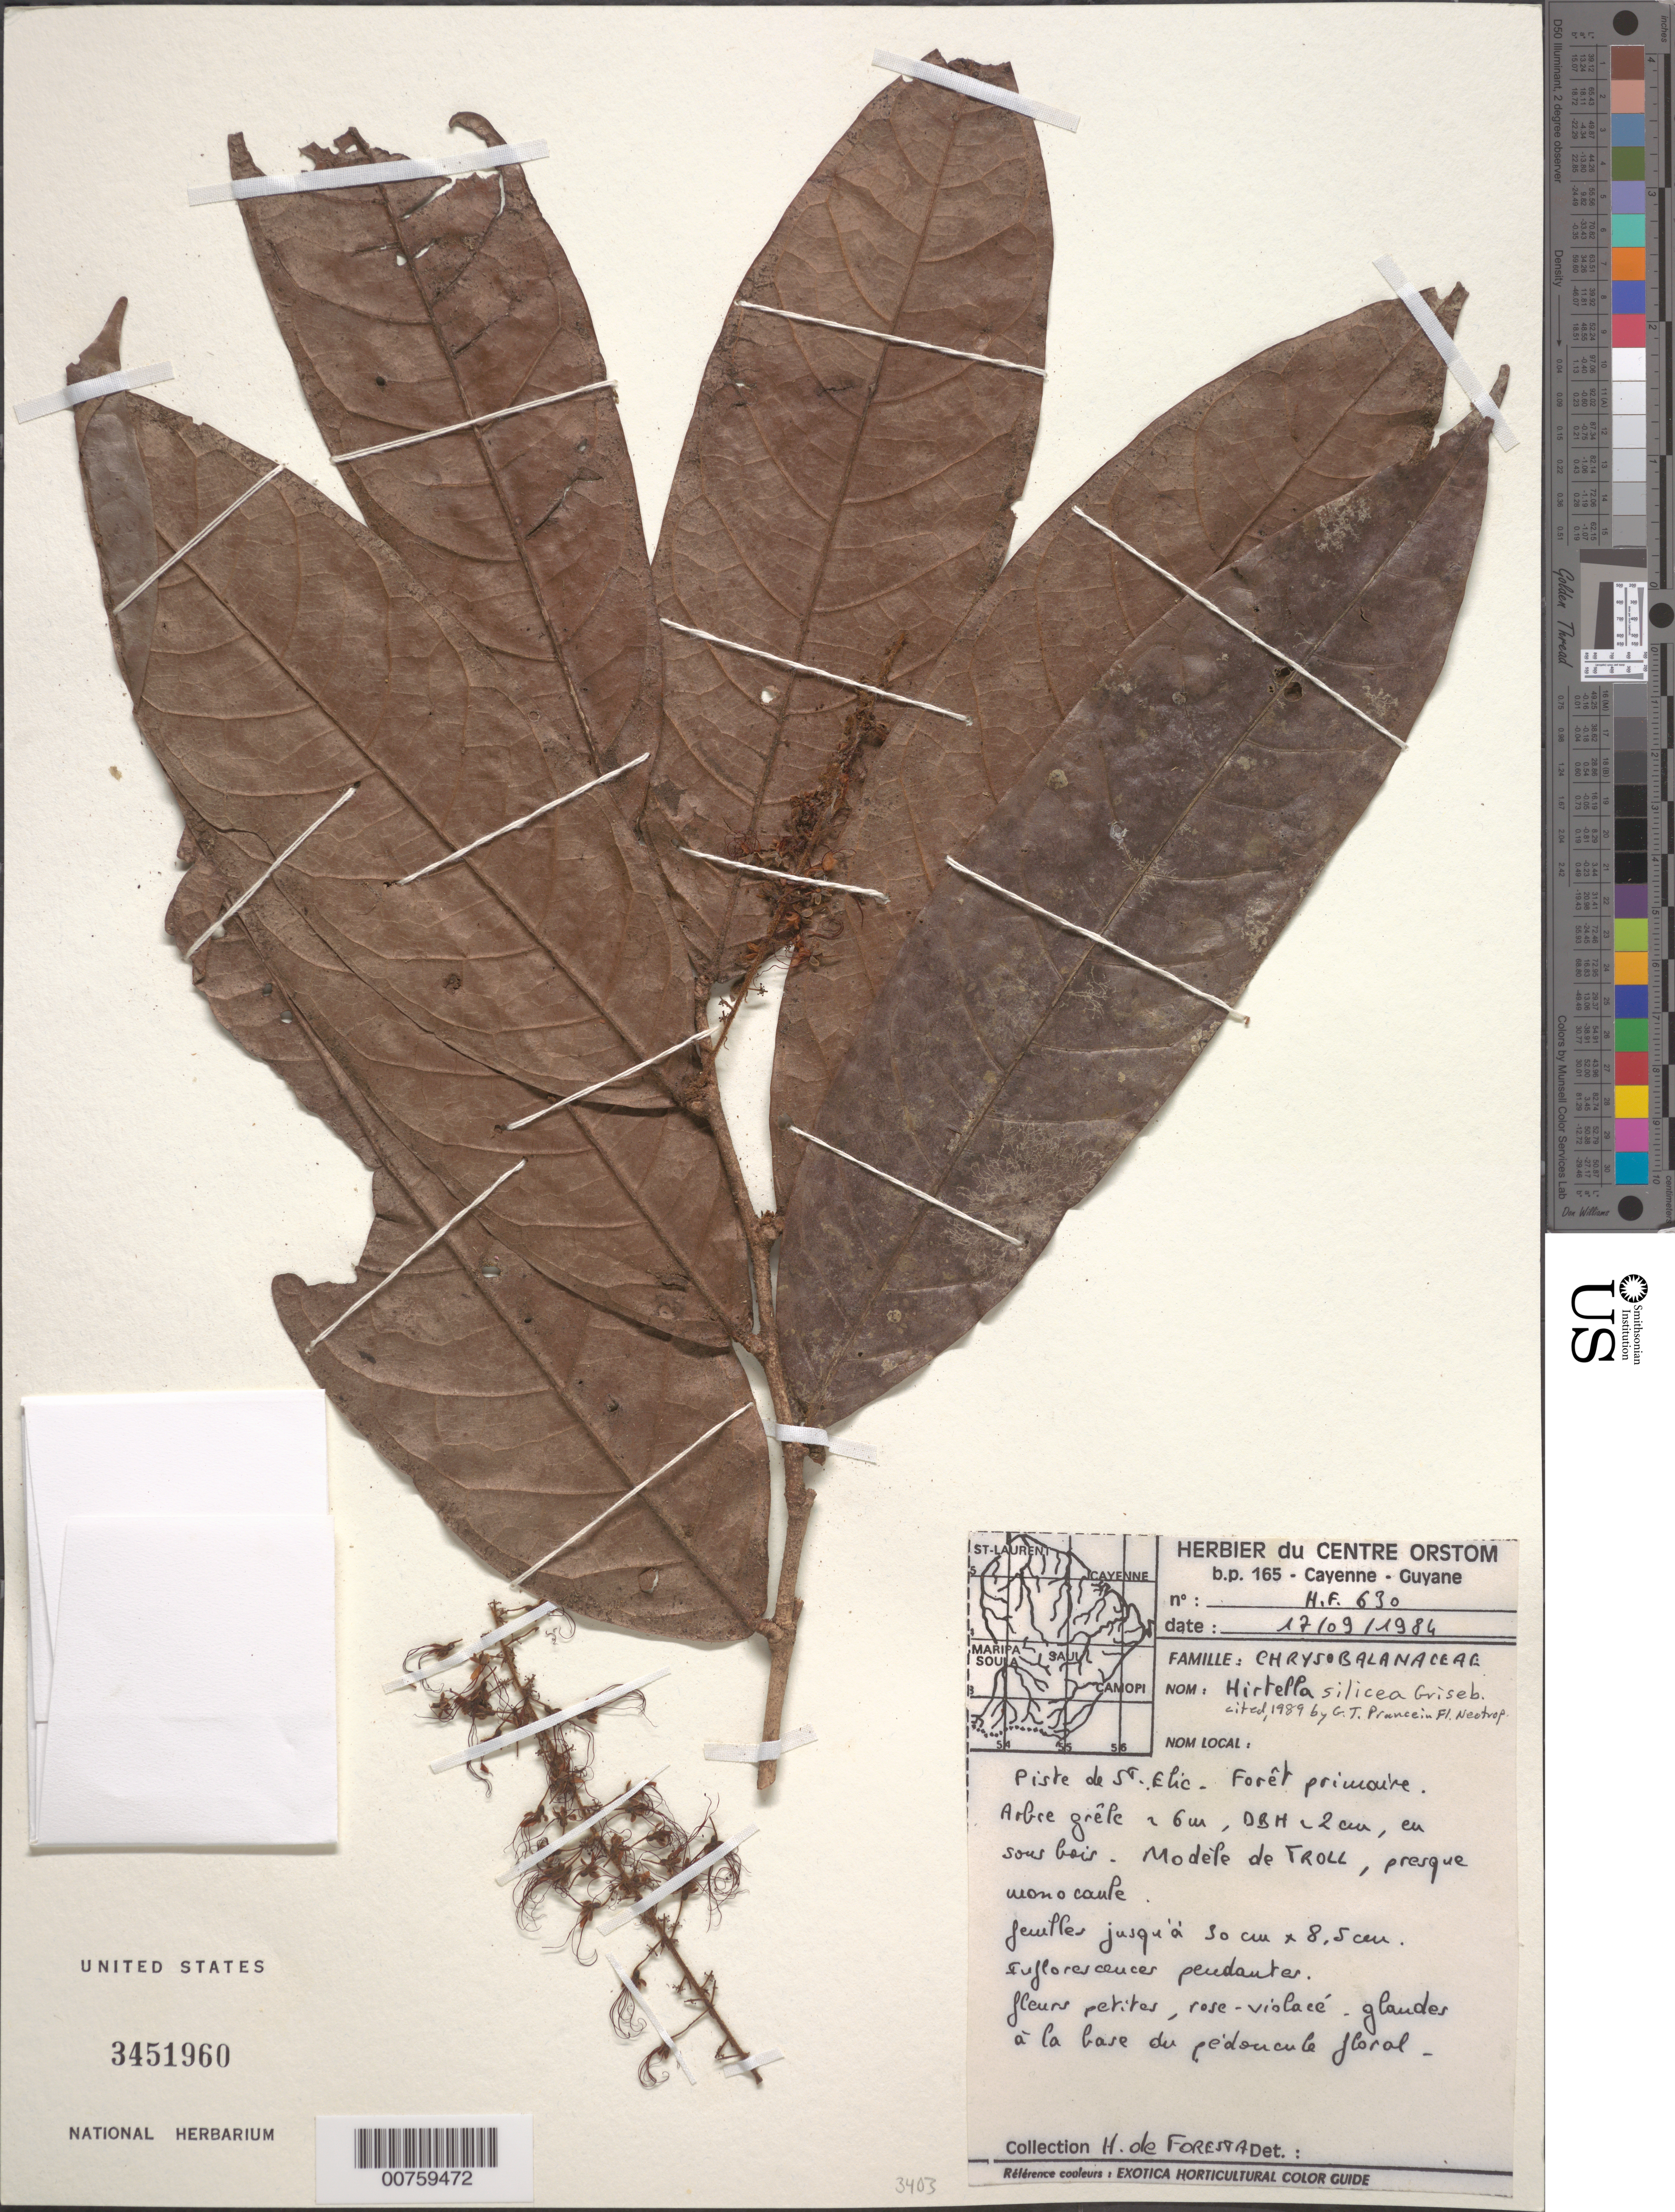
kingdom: Plantae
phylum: Tracheophyta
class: Magnoliopsida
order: Malpighiales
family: Chrysobalanaceae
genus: Hirtella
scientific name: Hirtella silicea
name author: Griseb.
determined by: Prance, G. T.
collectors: H. de Foresta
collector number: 630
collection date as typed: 17-Sep-84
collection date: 1984-09-17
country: French Guiana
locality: Piste de Saint-Élie, Bassin du Sinnamary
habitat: Primary forest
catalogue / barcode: US 3451960